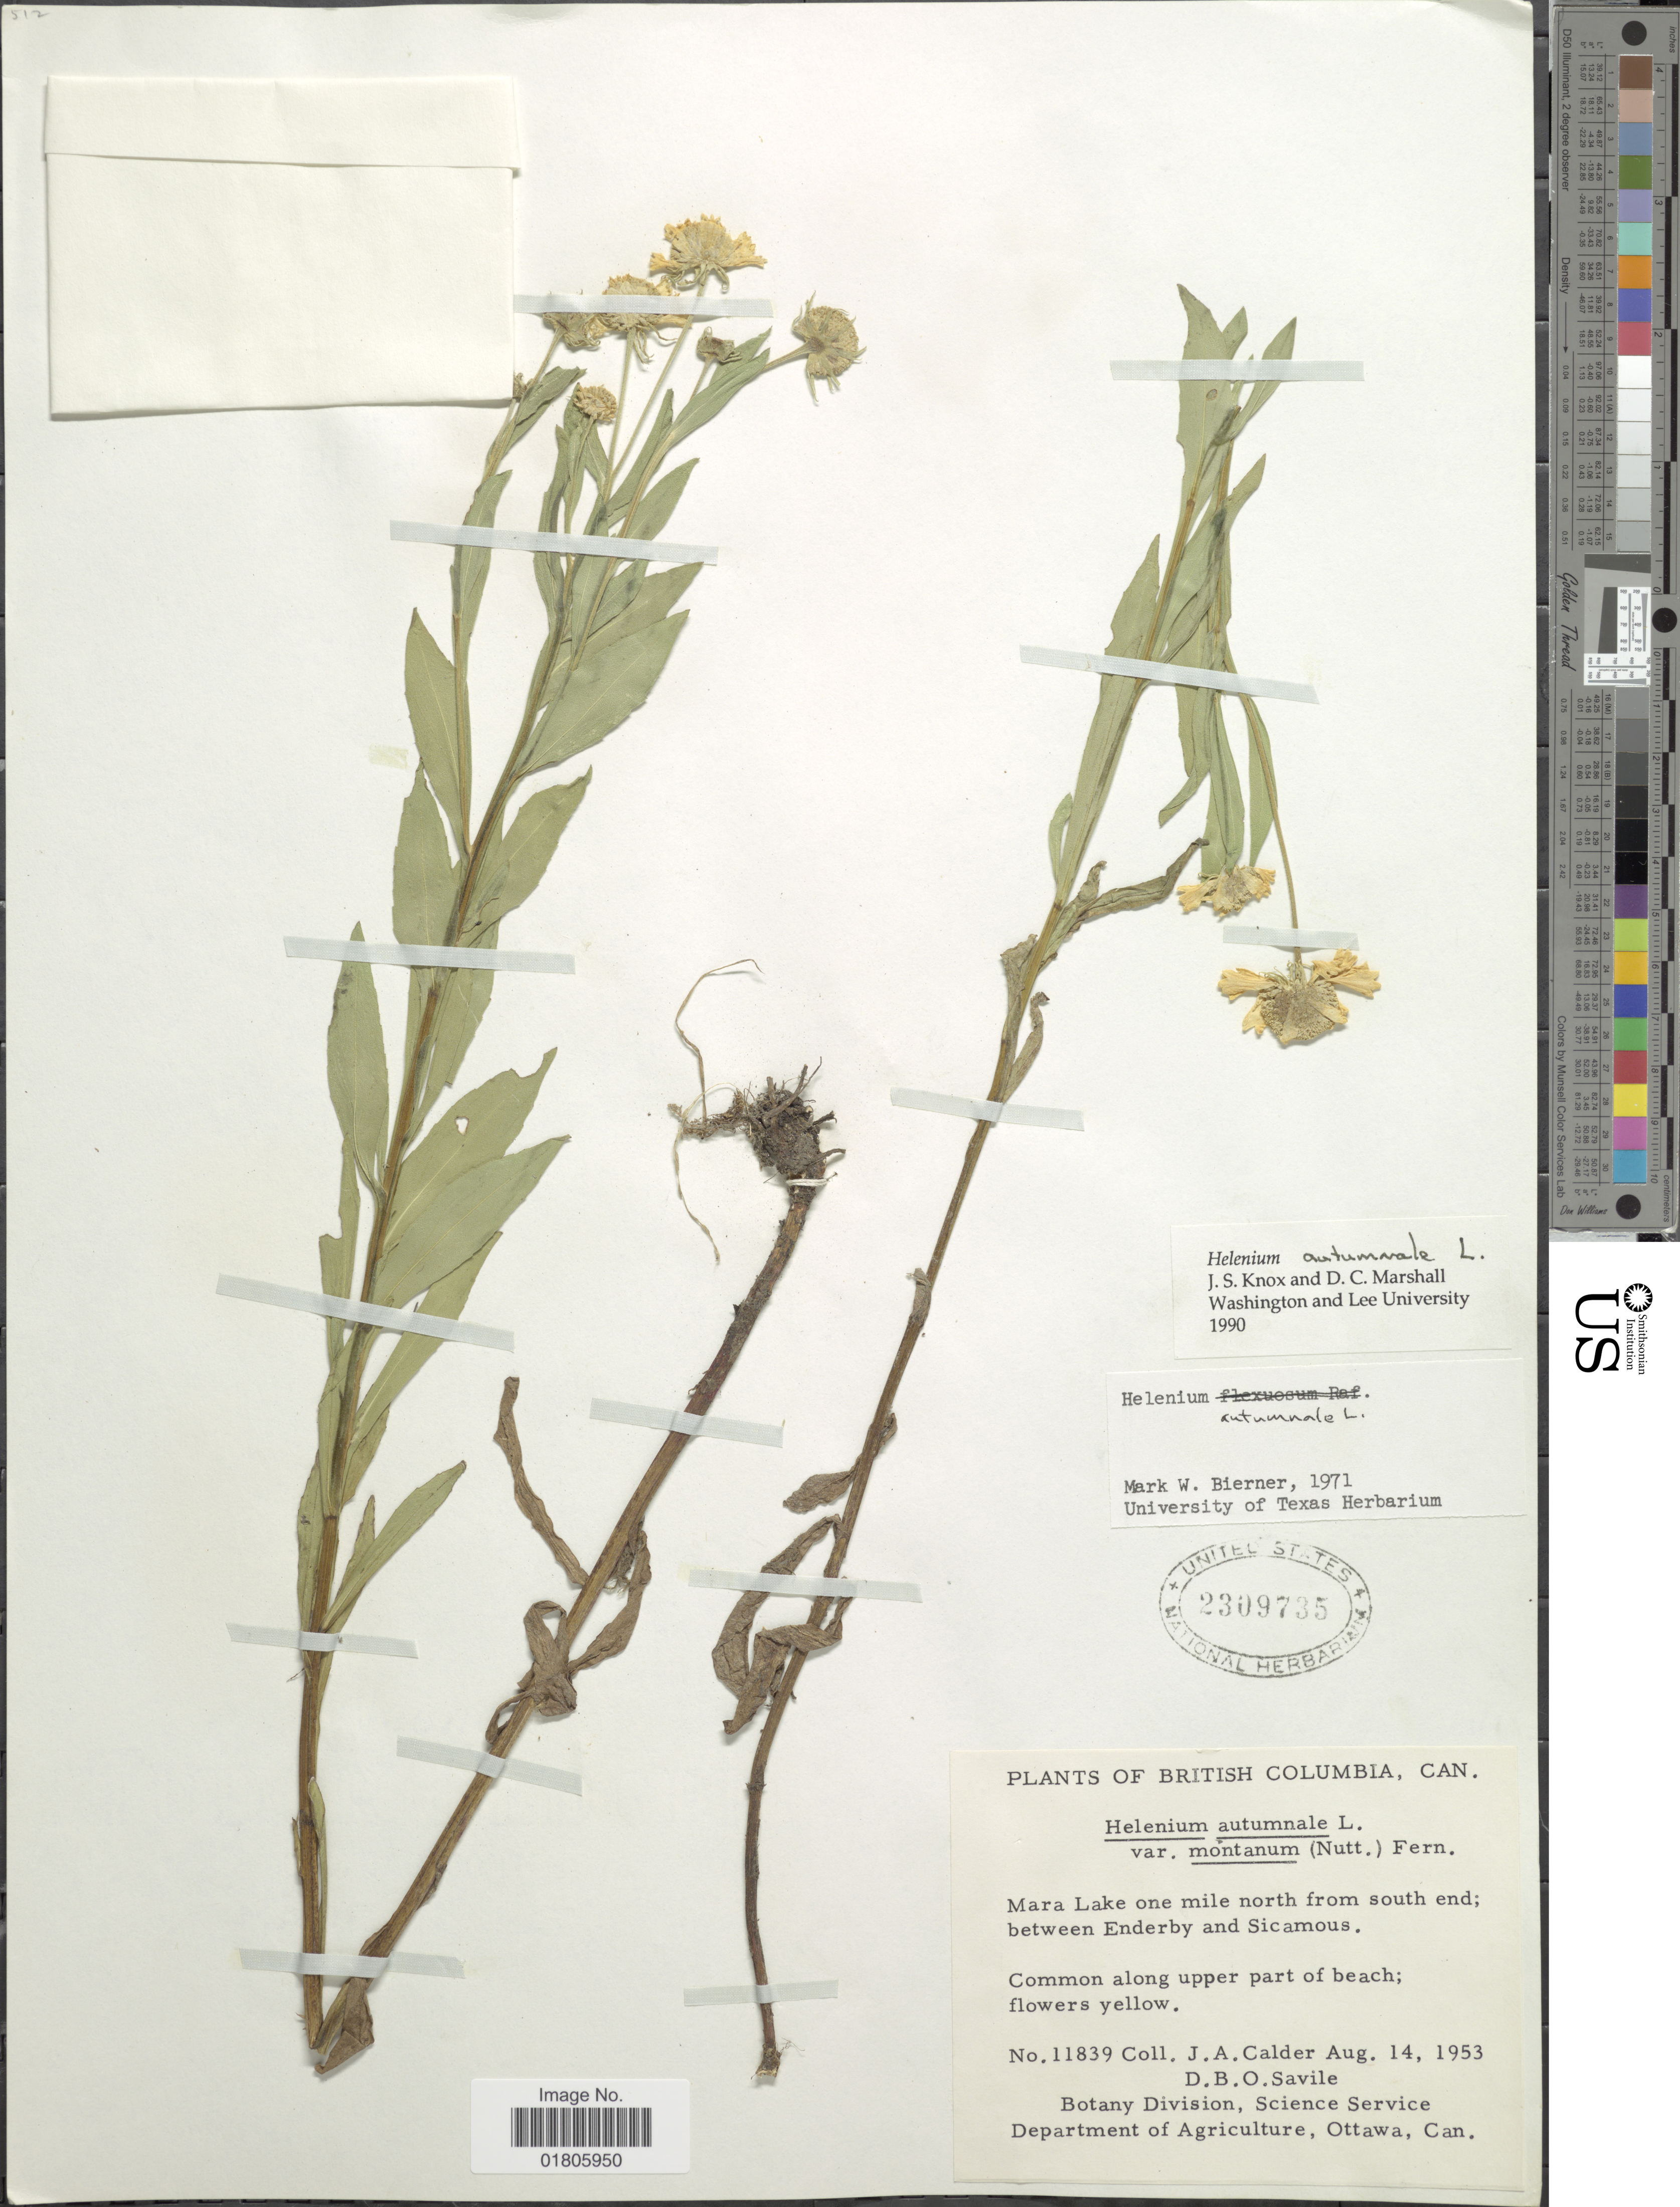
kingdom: Plantae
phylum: Tracheophyta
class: Magnoliopsida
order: Asterales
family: Asteraceae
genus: Helenium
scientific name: Helenium autumnale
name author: L.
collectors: J. A. Calder & D. Savile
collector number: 11839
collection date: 1953-08-14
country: Canada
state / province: British Columbia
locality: Mara Lake one mile north from south end; between Enderby and Sicamous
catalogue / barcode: US 2309735